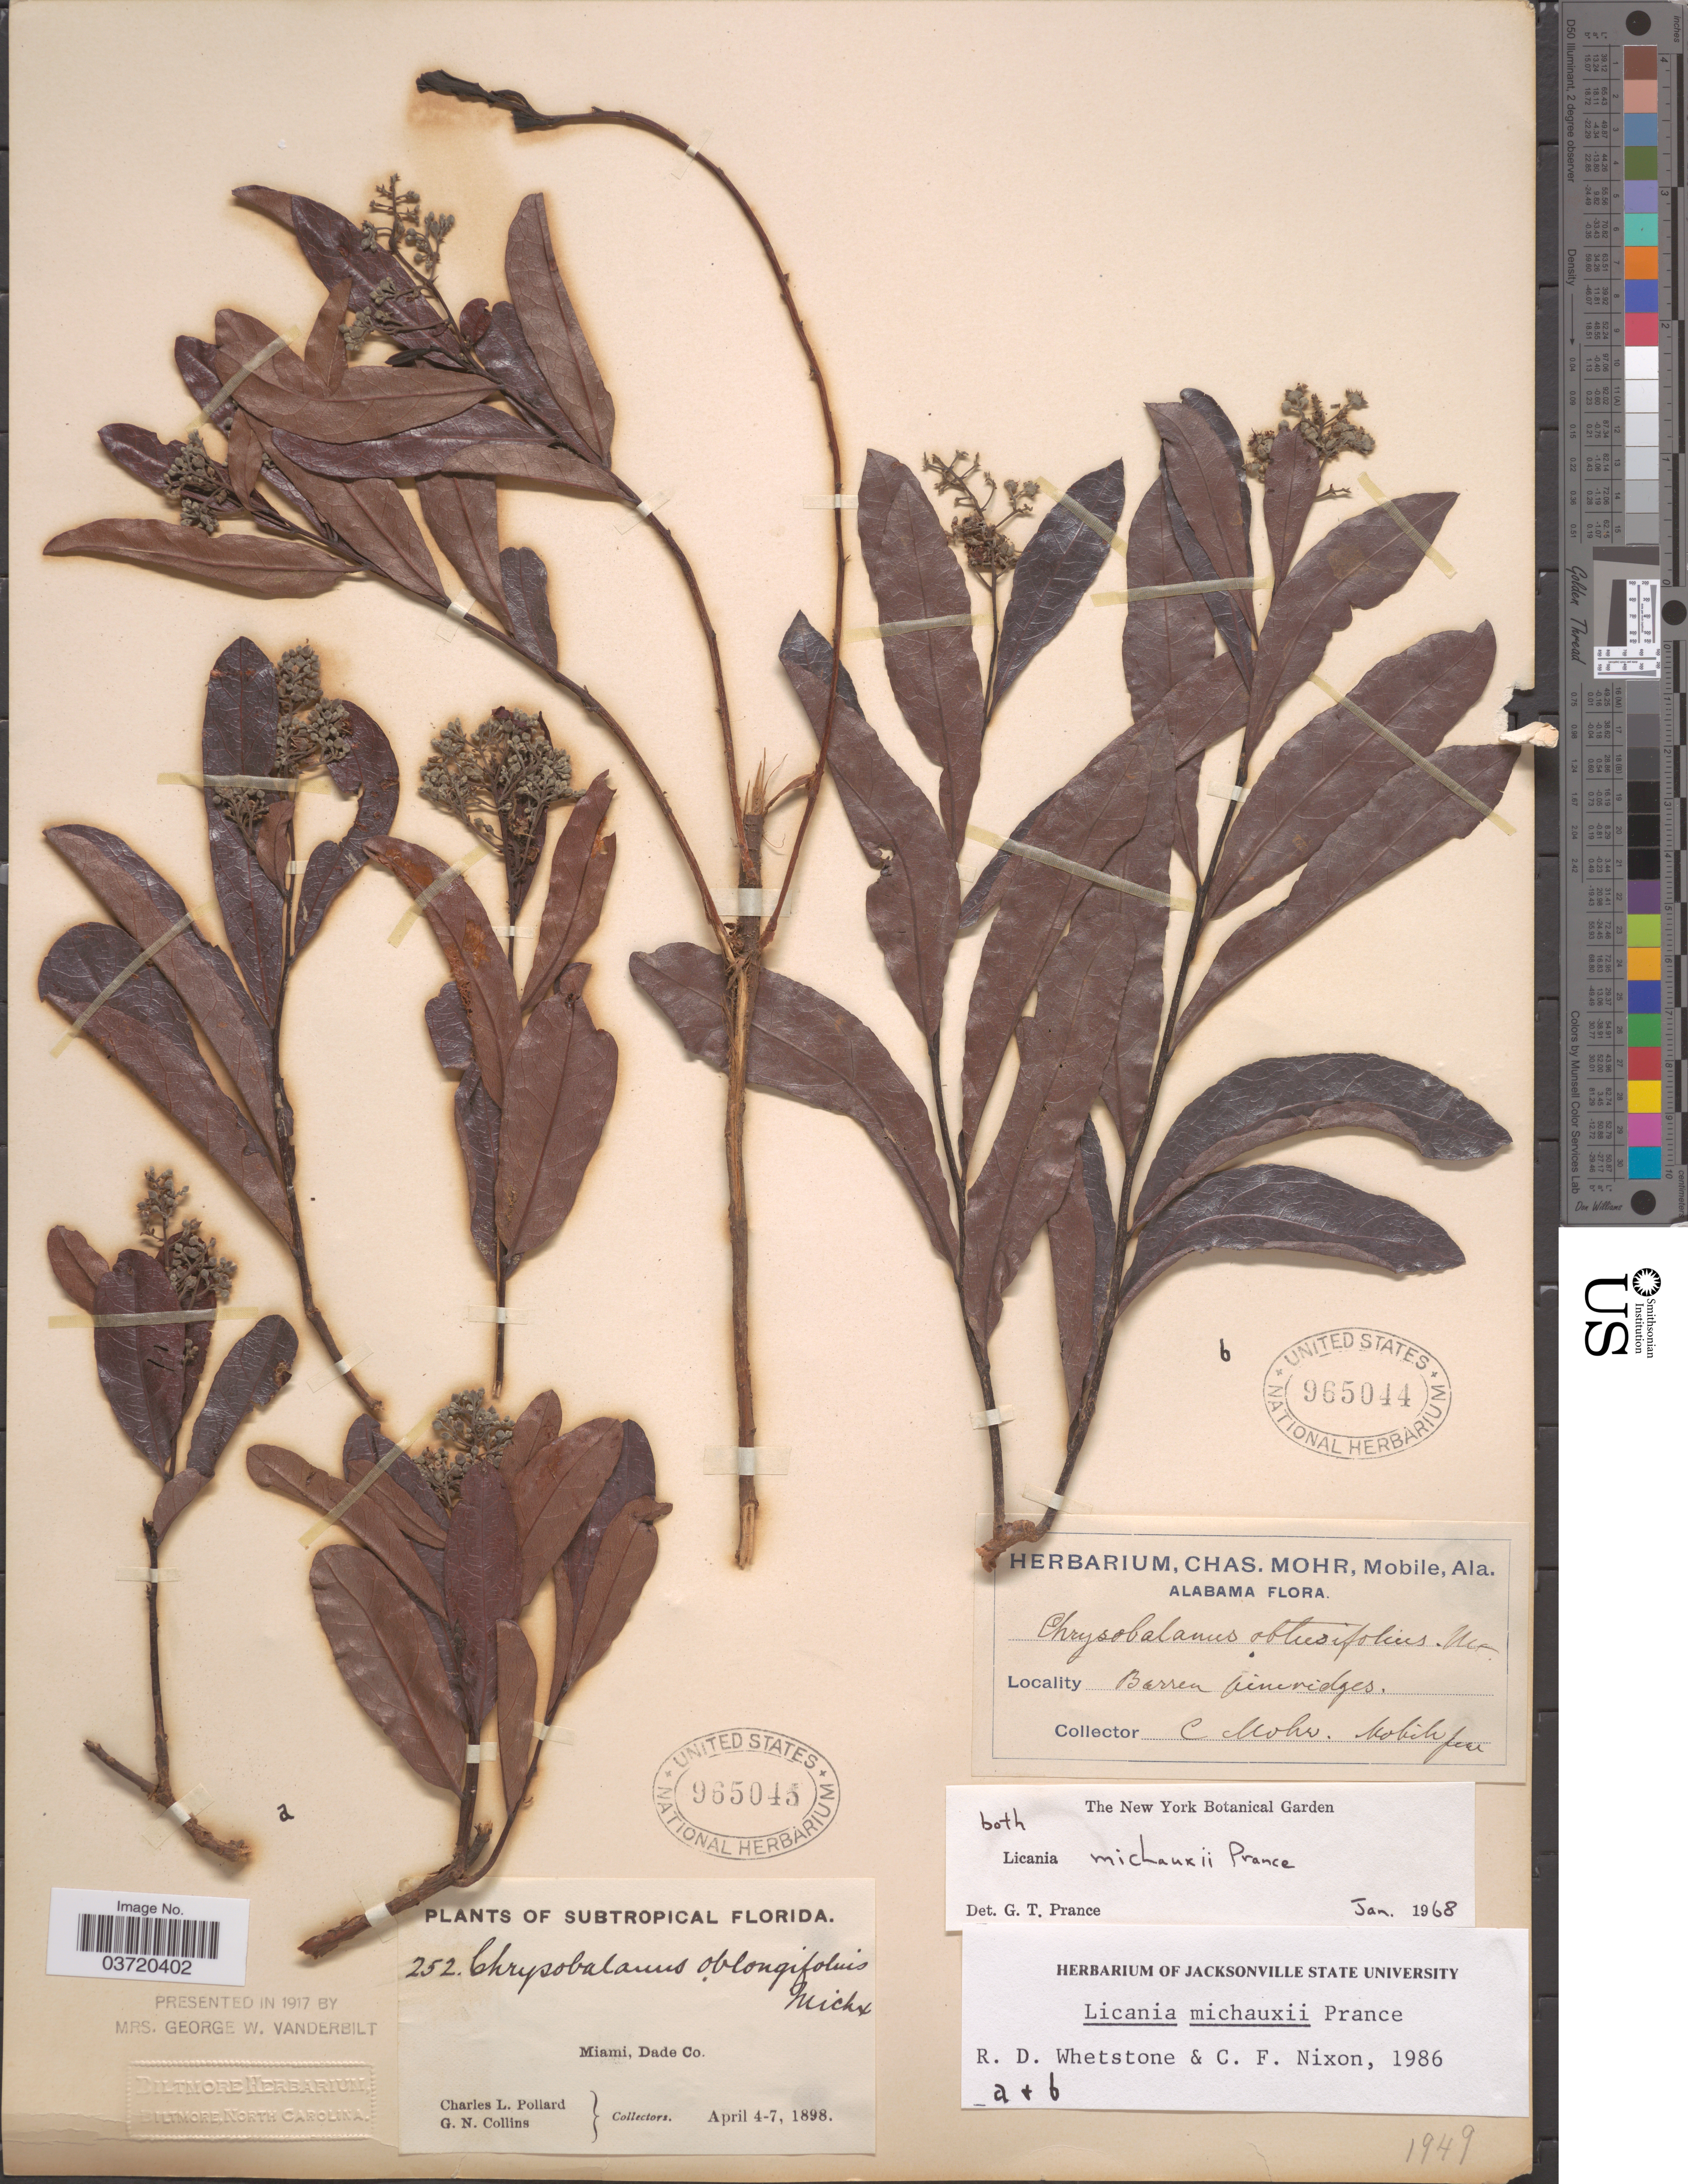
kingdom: Plantae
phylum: Tracheophyta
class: Magnoliopsida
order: Malpighiales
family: Chrysobalanaceae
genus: Geobalanus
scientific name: Geobalanus oblongifolius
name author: (Michx.) Small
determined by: Strong, M. T., (US), Smithsonian Institution - National Museum of Natural History (UNITED STATES)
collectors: C. L. Pollard & G. Collins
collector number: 252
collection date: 1898-04-04/1898-04-07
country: United States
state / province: Florida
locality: Subtropical Florida. Miami, Dade Co.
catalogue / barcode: US 965045-2